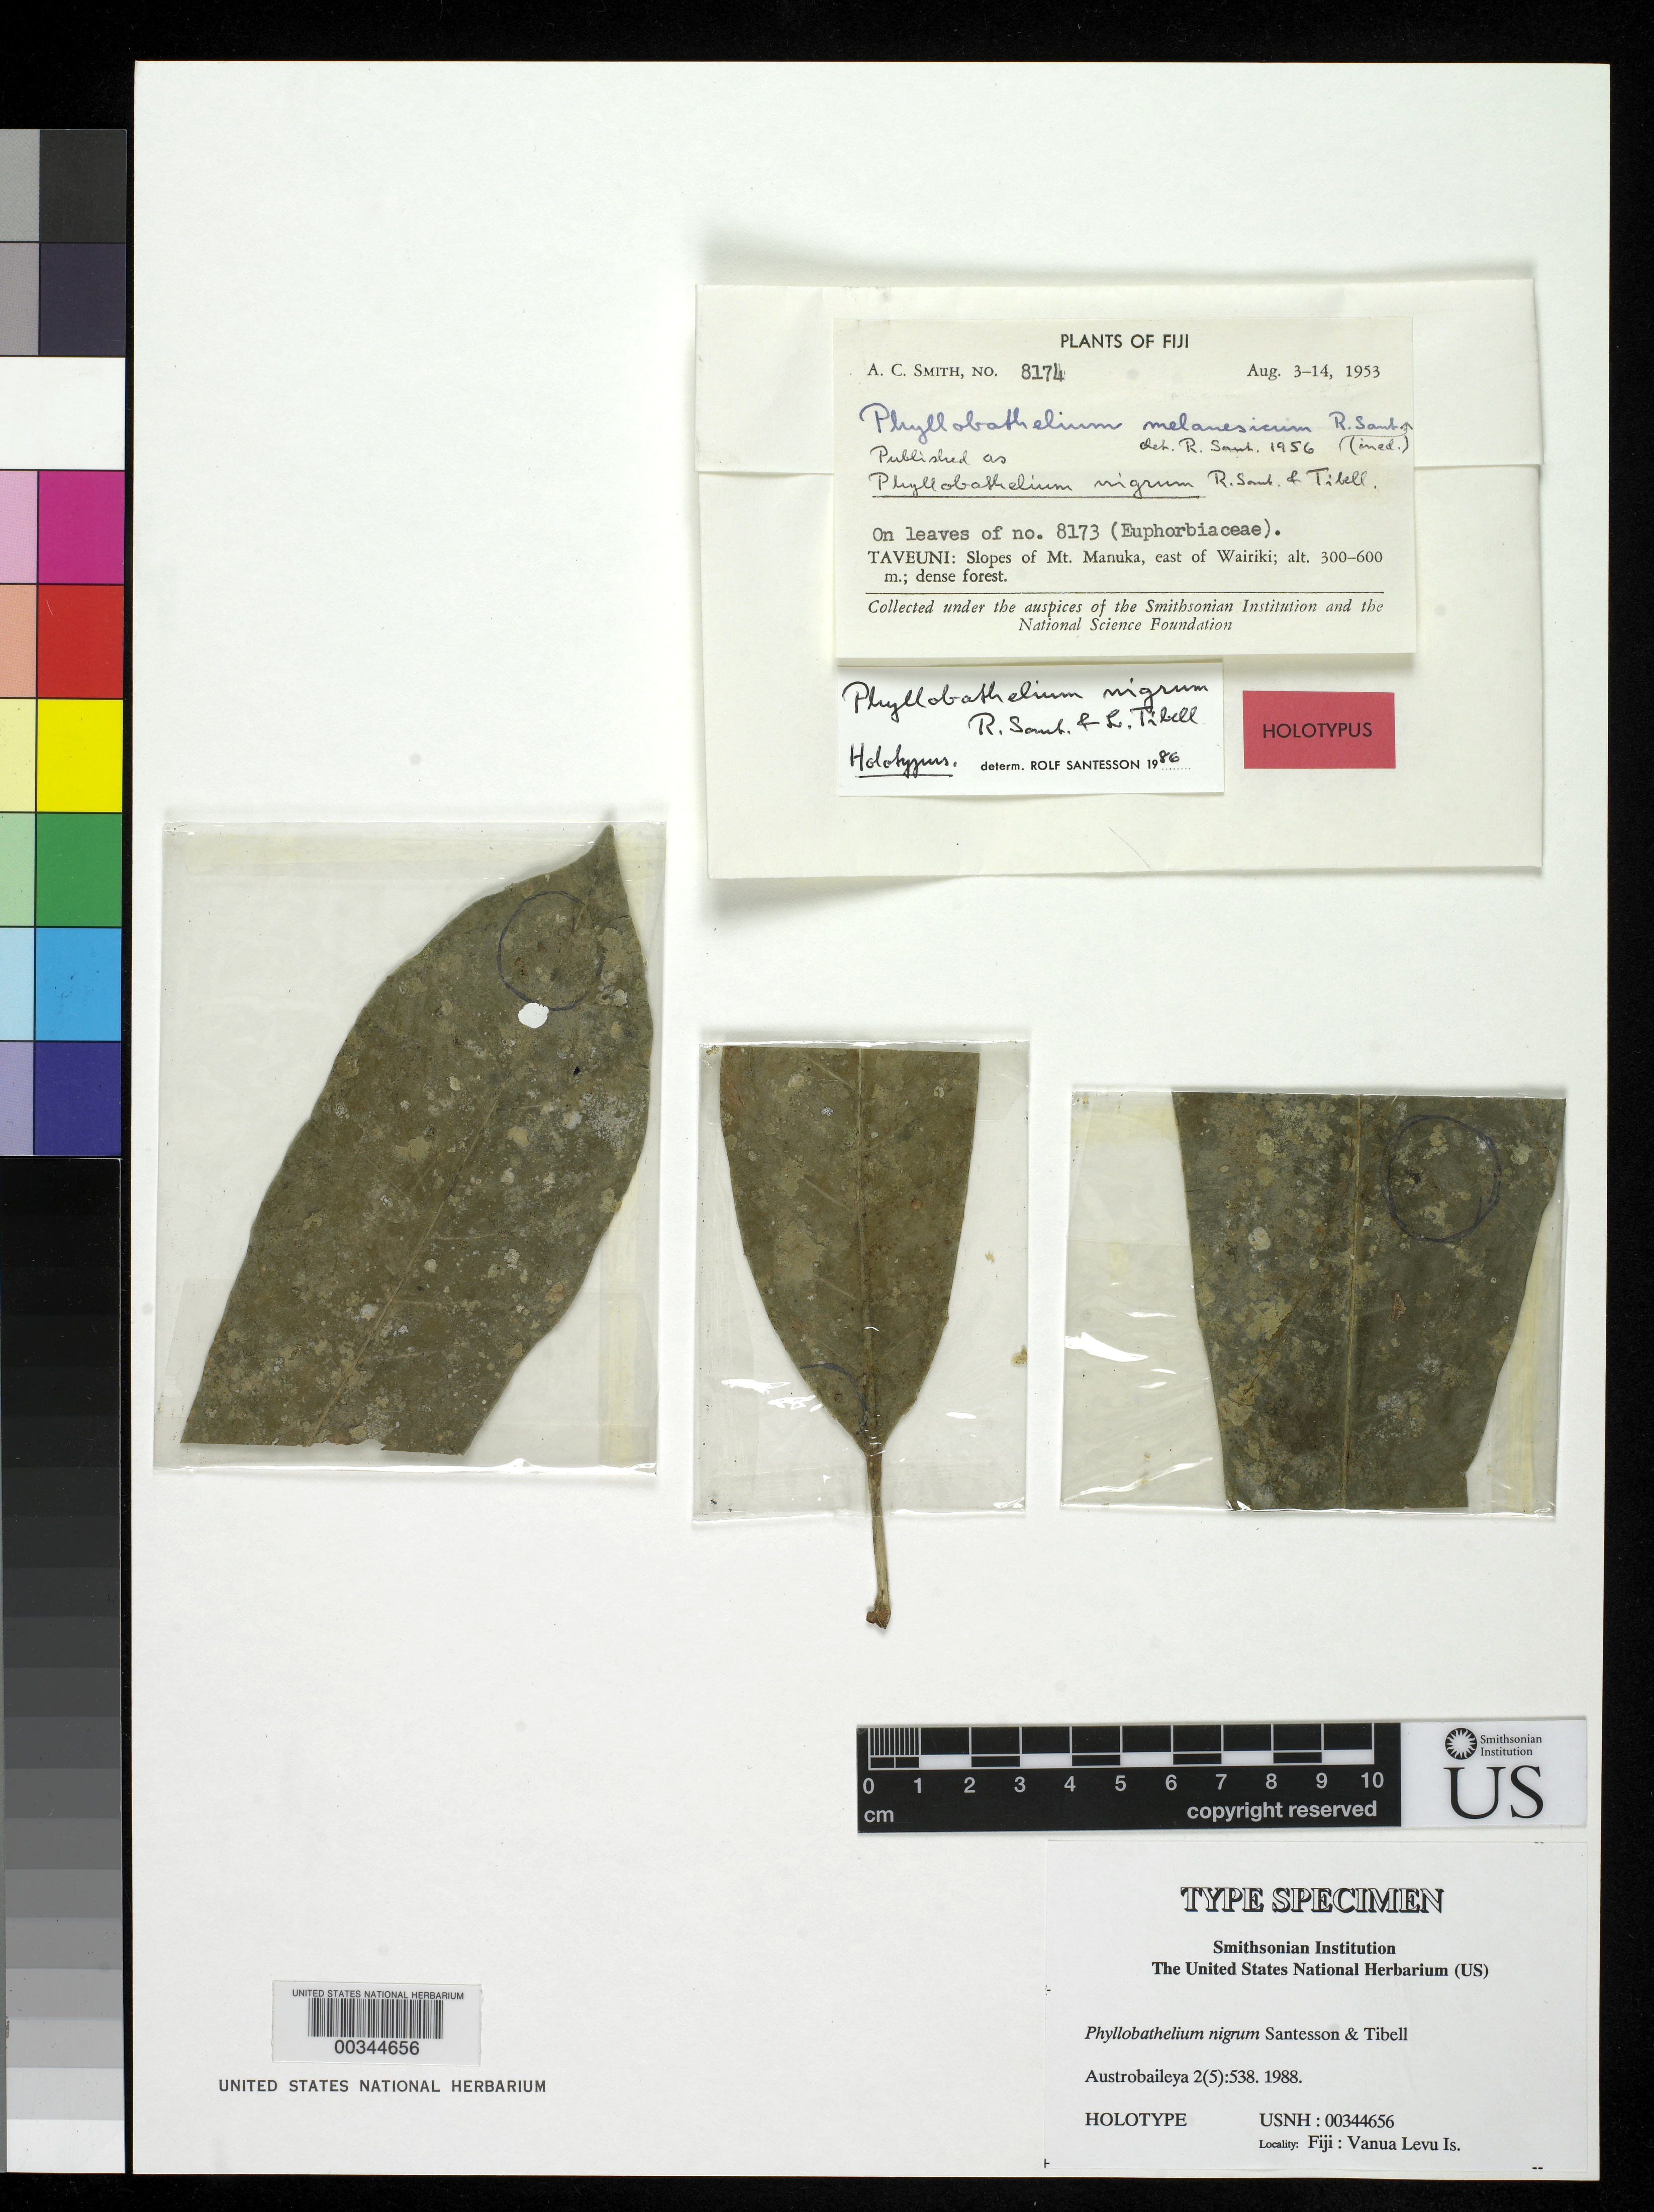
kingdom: Fungi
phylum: Ascomycota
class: Dothideomycetes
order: Strigulales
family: Strigulaceae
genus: Phyllobathelium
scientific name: Phyllobathelium nigrum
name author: R. Sant. & Tibell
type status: Holotype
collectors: A. C. Smith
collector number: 8174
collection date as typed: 03 Aug 1953 to 14 Aug 1953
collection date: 1953-08-03/1953-08-14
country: Fiji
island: Taveuni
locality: Slopes of Mt. Manuka, E of Manuka, E of Wairiki. [Vanua Levu Is.]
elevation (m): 300